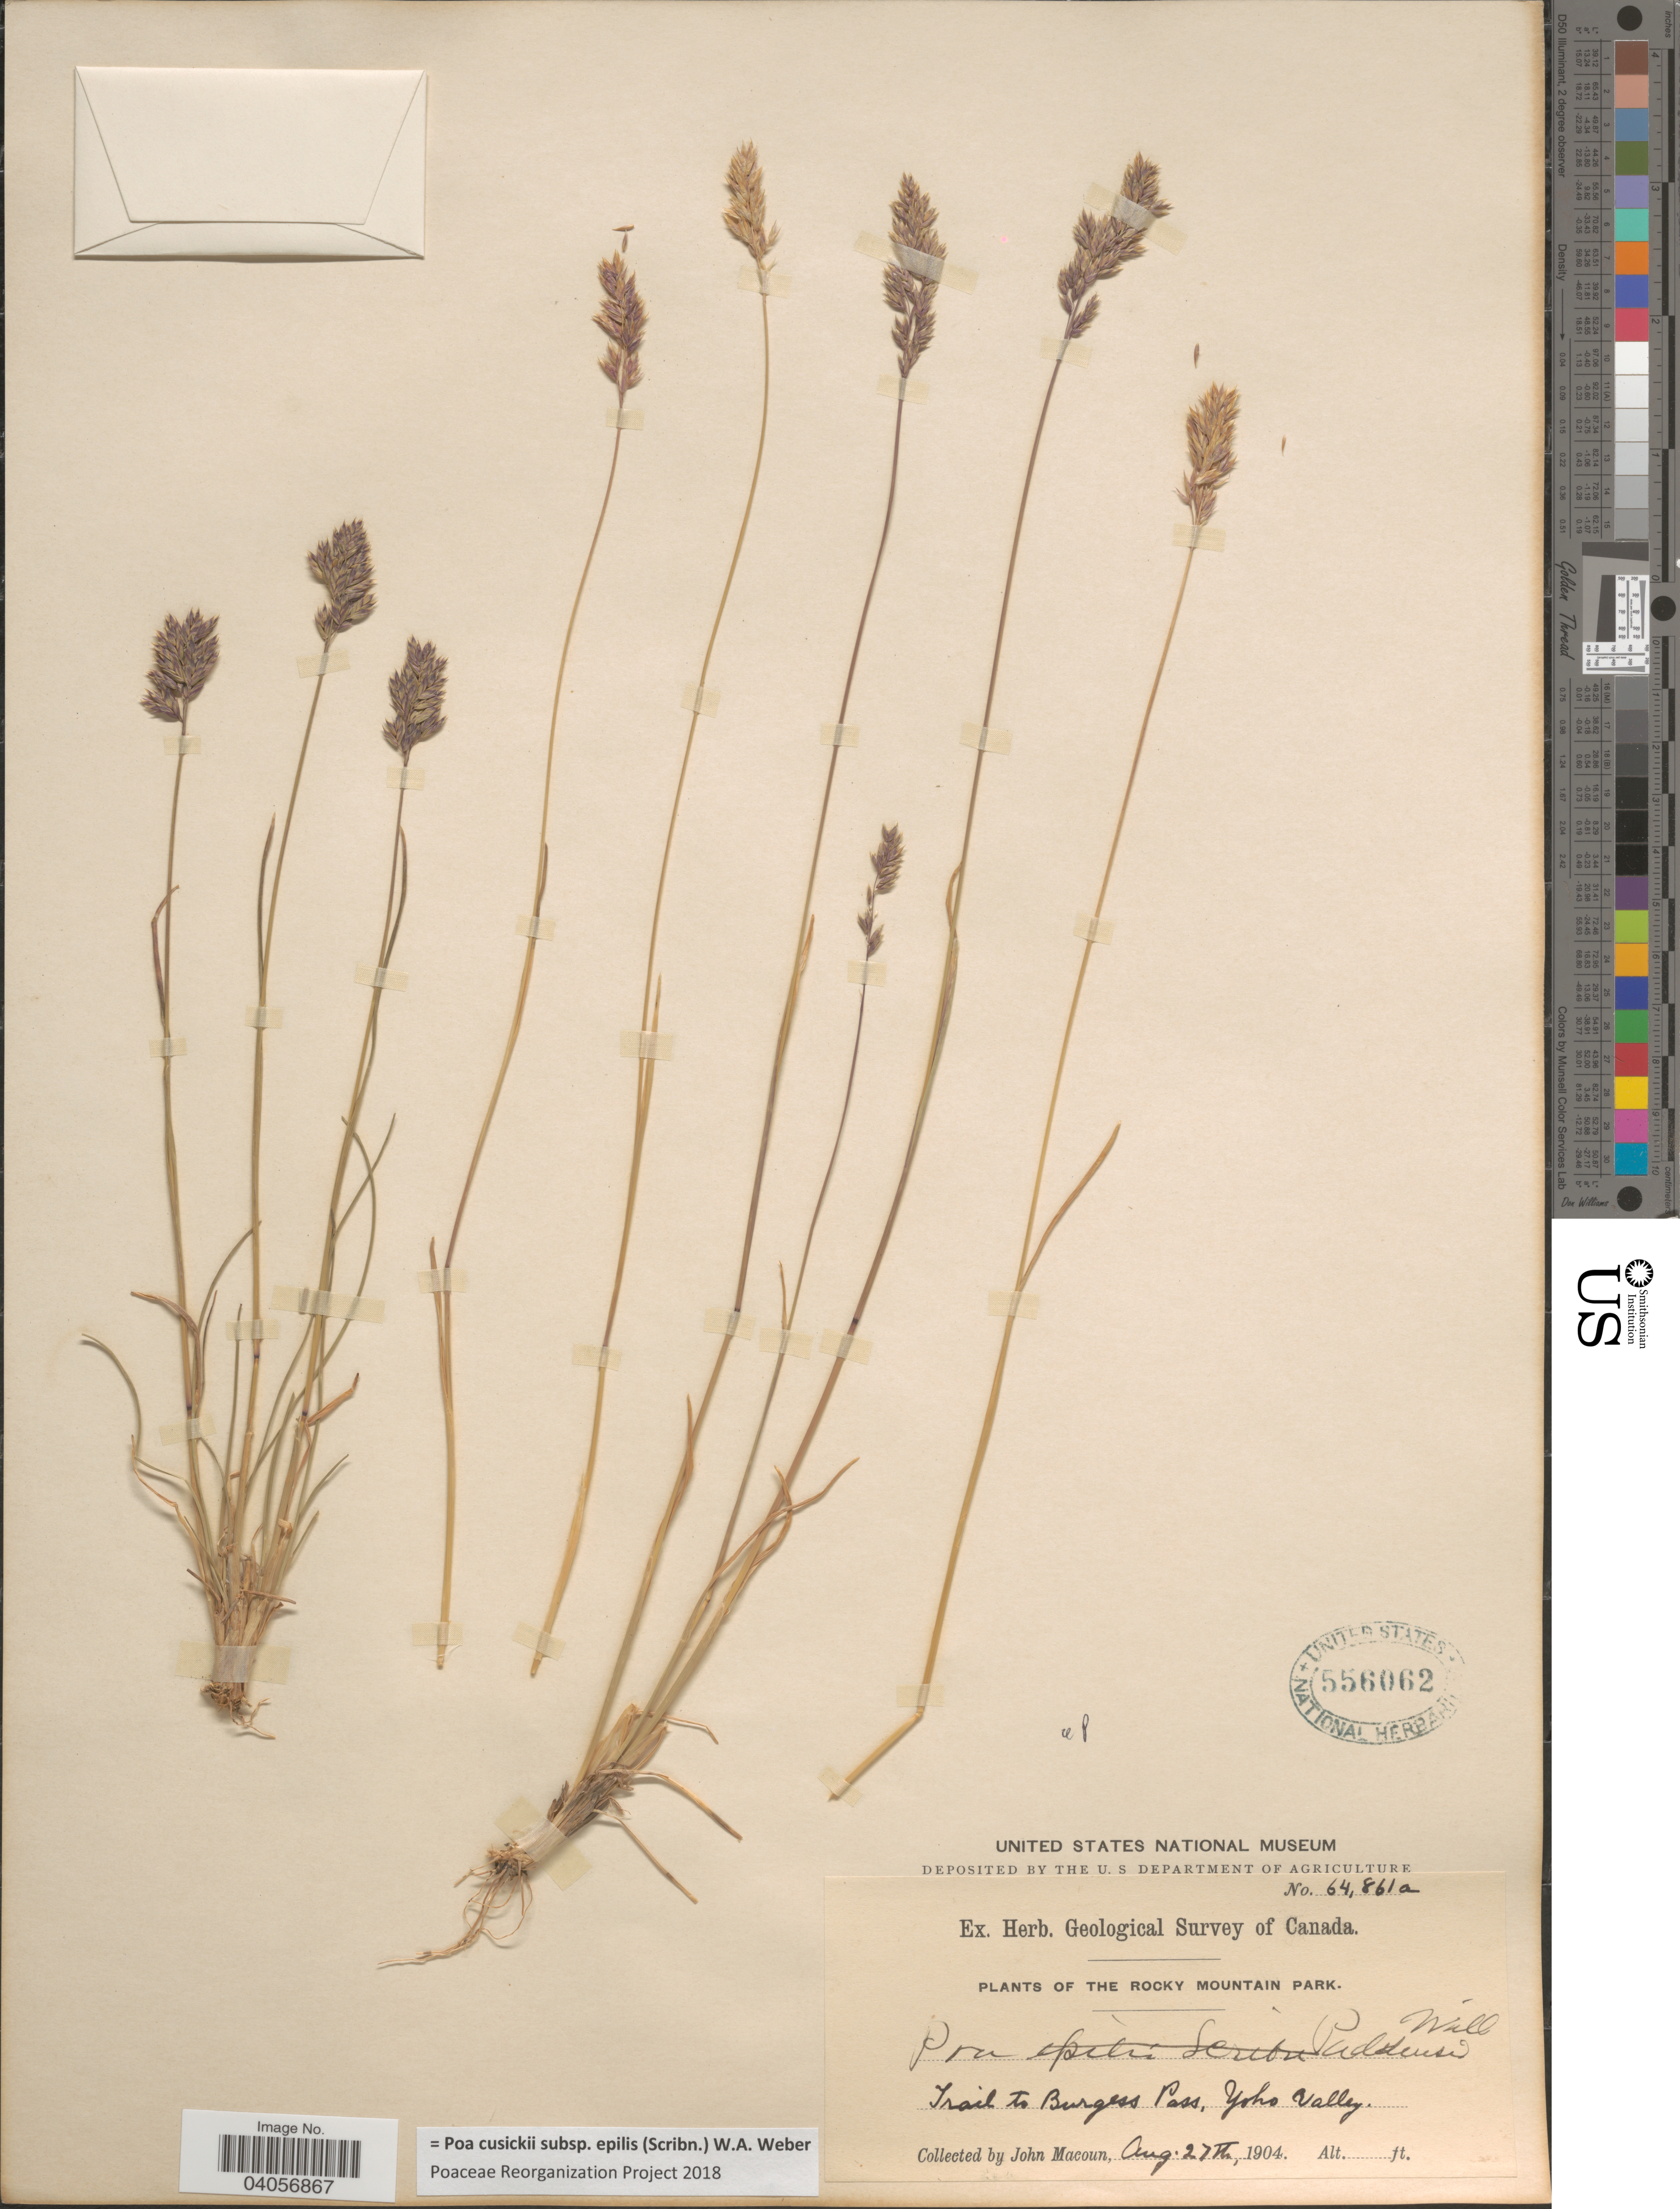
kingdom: Plantae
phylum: Tracheophyta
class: Liliopsida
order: Poales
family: Poaceae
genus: Poa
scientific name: Poa cusickii subsp. epilis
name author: (Scribn.) W.A. Weber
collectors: J. Macoun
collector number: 64861a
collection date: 1904-08-27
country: Canada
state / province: British Columbia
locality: The Rocky Mountain Park. Trail to Burgess Pass, Yoho Valley.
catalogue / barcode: US 556062